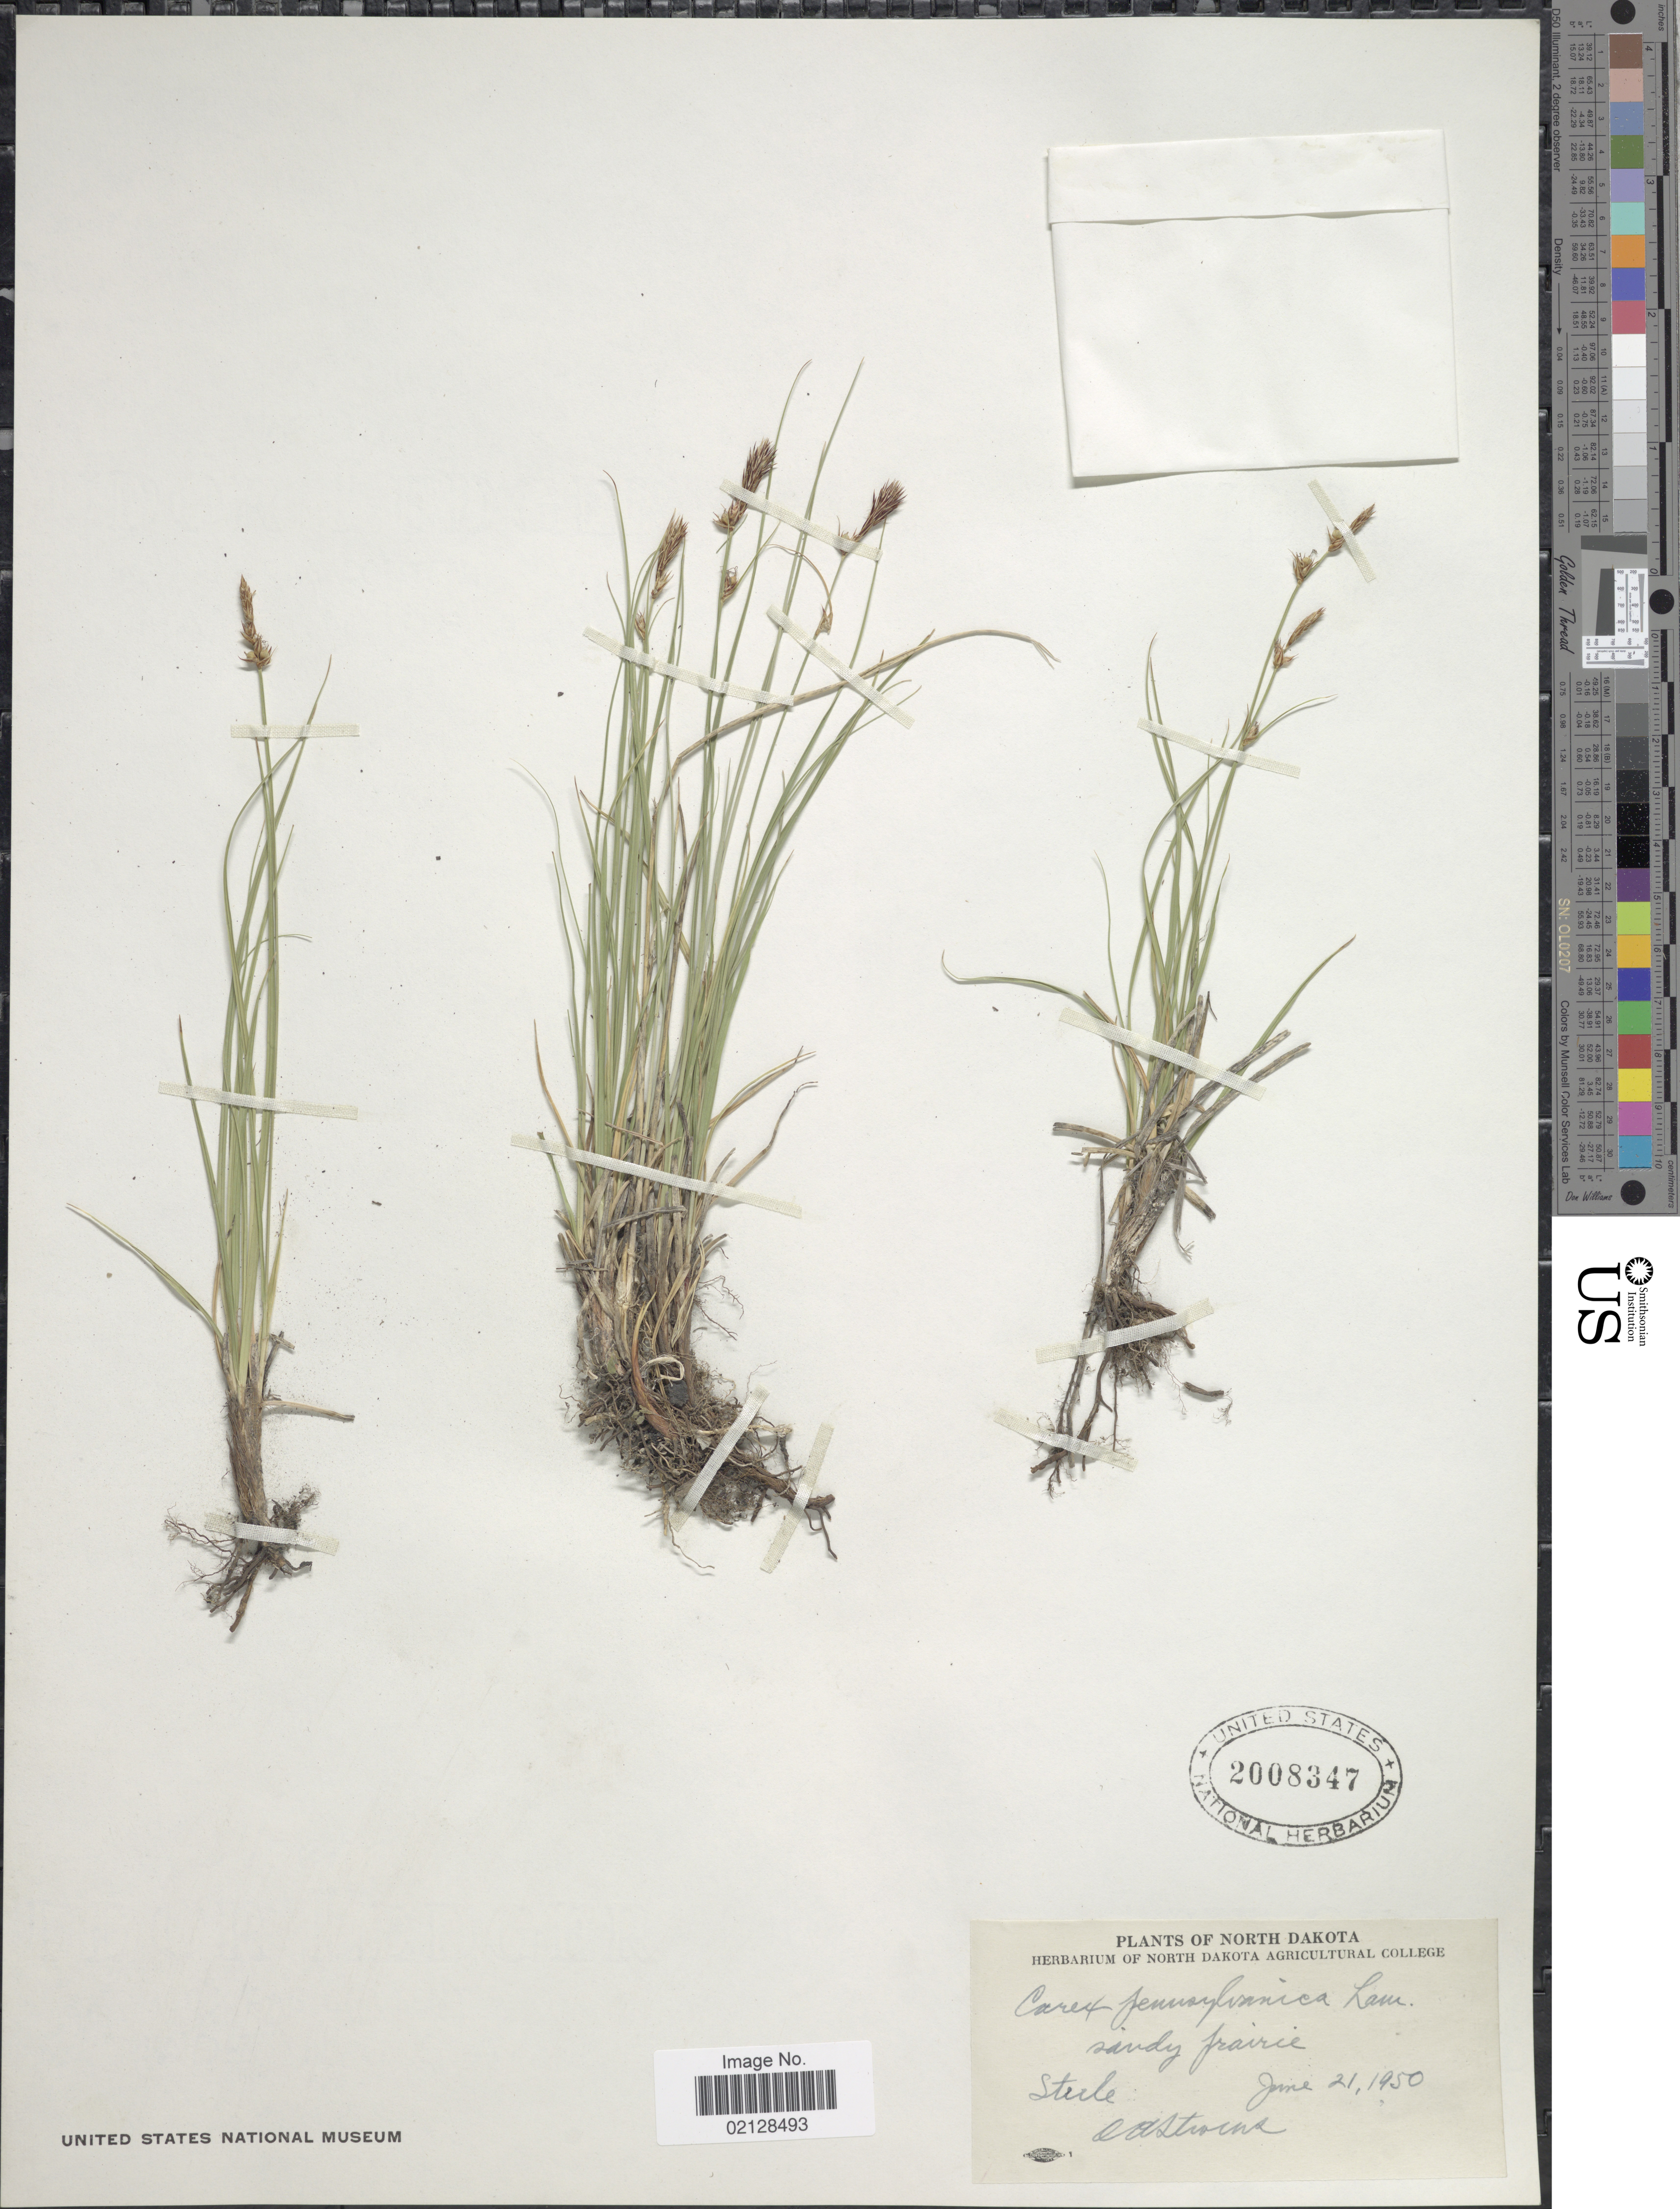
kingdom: Plantae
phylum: Tracheophyta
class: Liliopsida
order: Poales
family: Cyperaceae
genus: Carex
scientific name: Carex pensylvanica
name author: Lam.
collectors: O. A. Stevens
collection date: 1950-06-21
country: United States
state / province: North Dakota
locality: Steele, North Dakota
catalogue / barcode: US 2008347